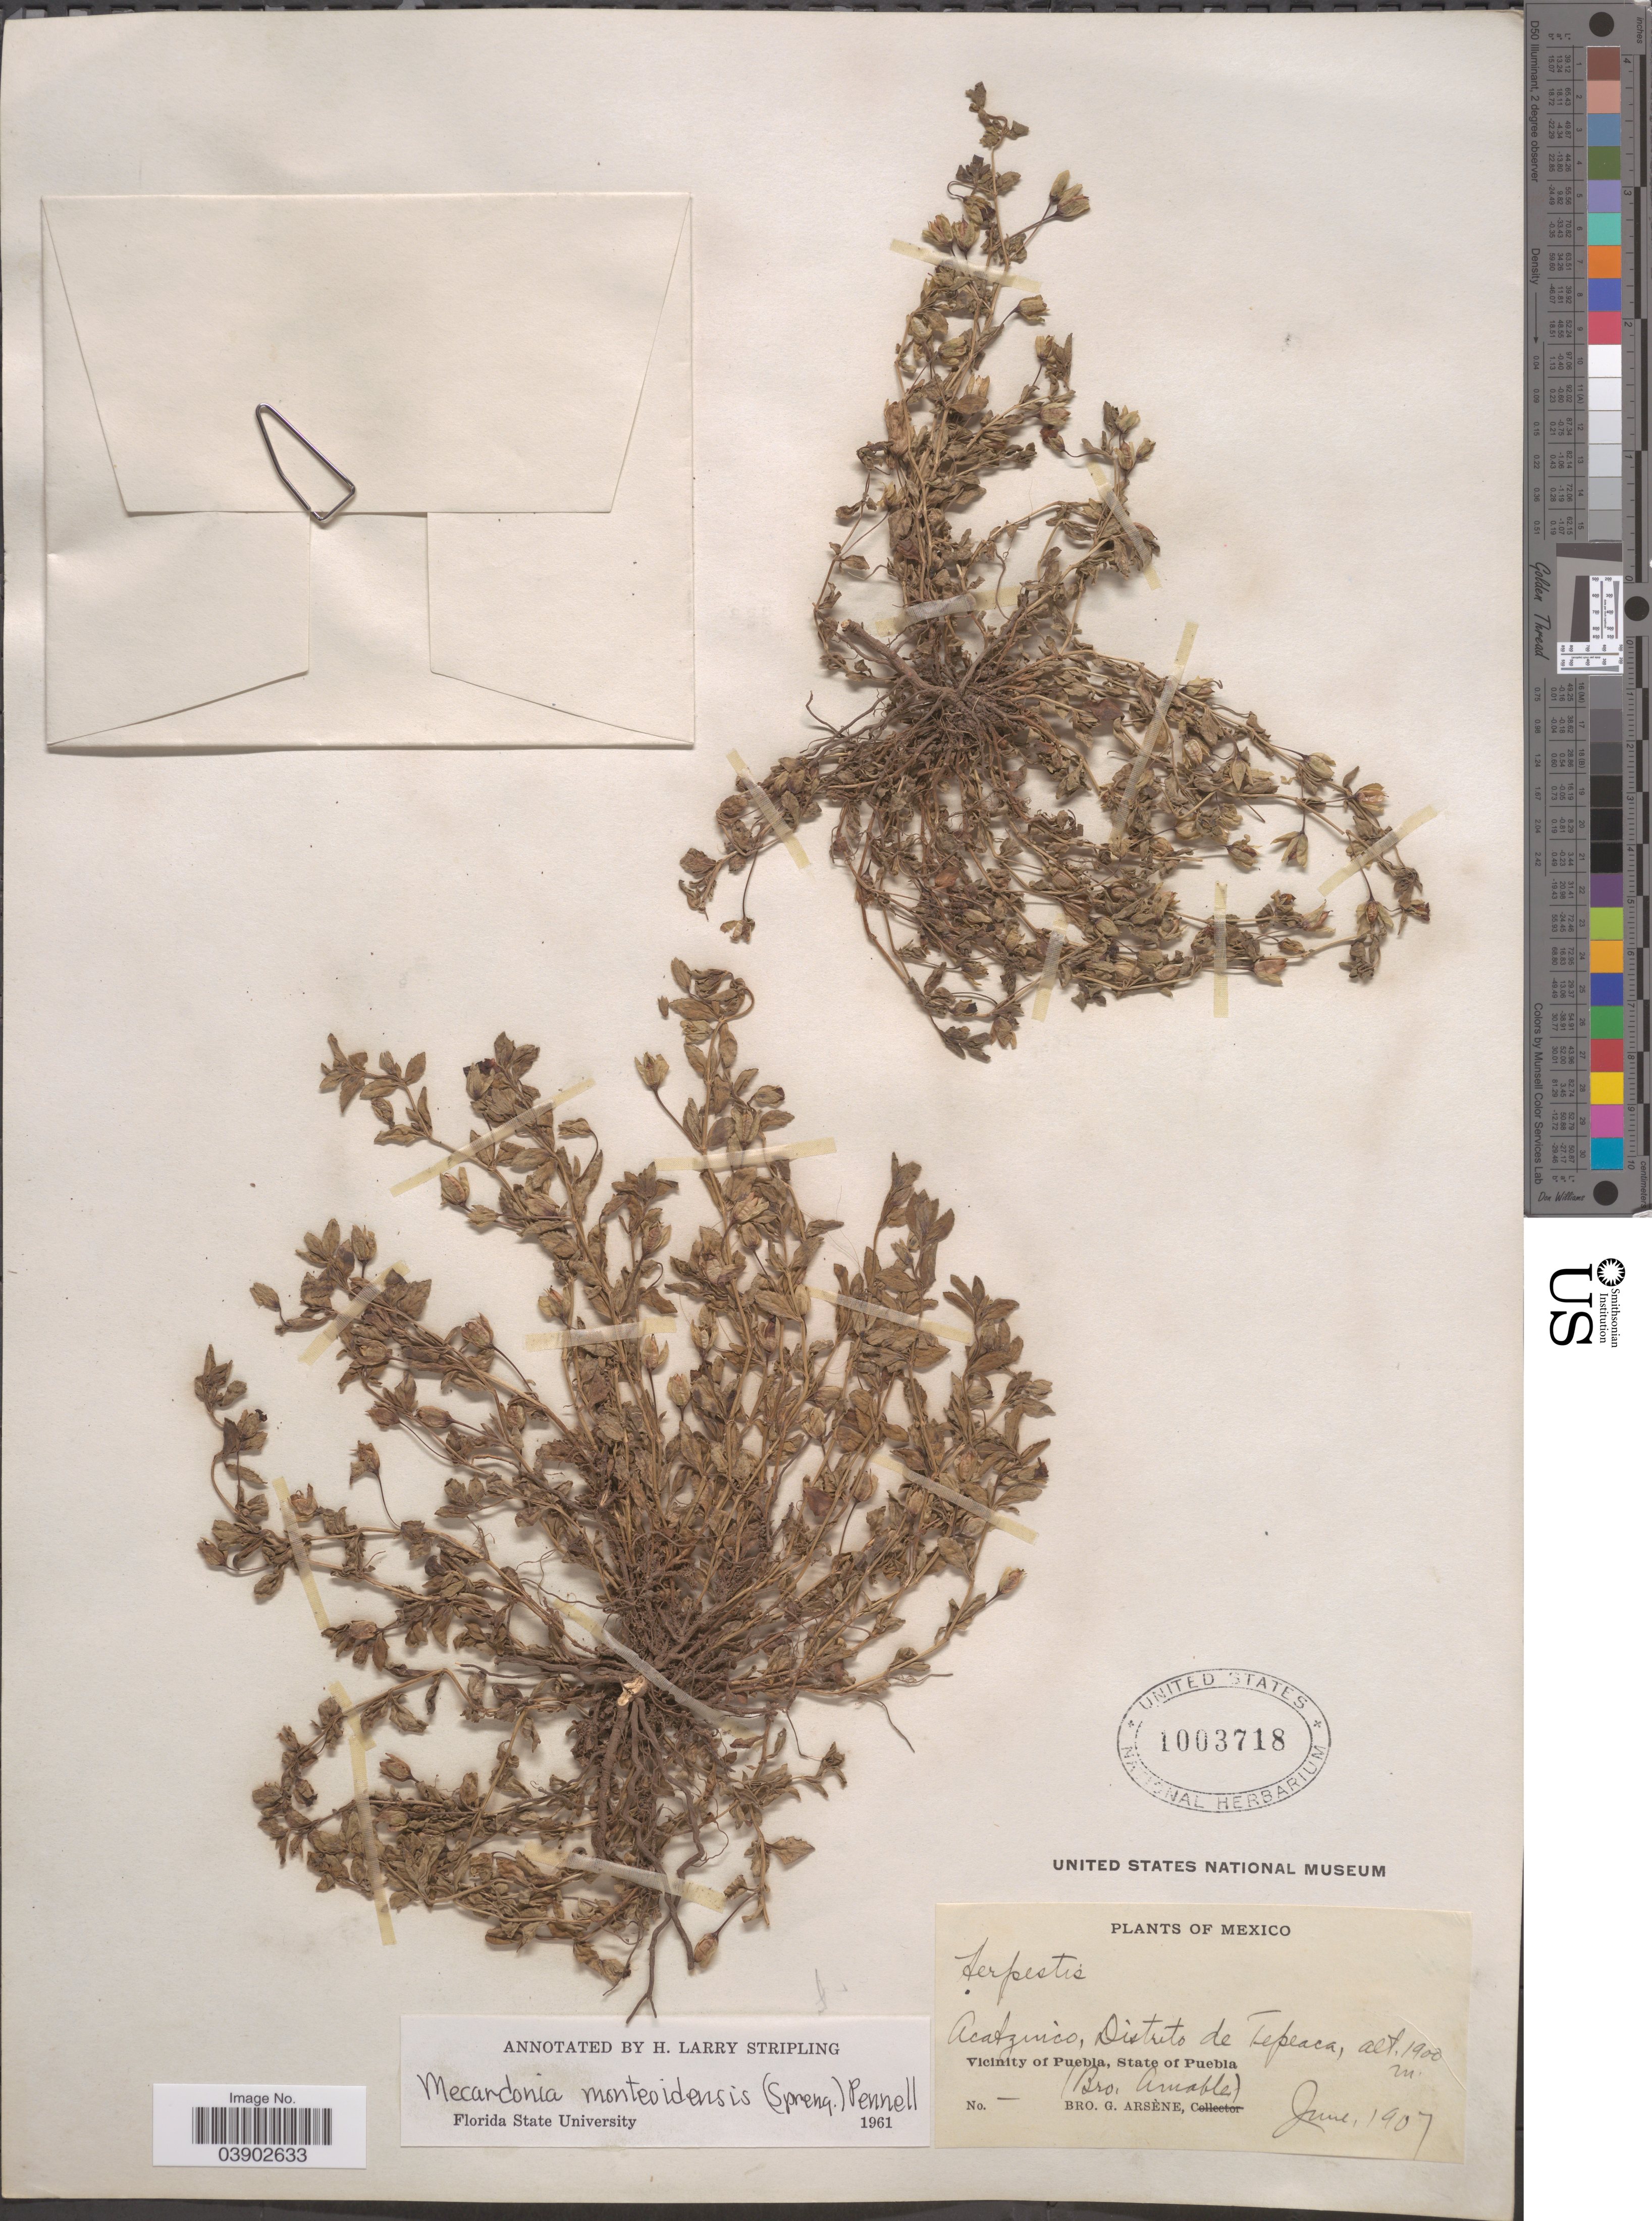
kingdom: Plantae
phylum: Tracheophyta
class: Magnoliopsida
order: Lamiales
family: Plantaginaceae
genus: Mecardonia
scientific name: Mecardonia procumbens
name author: (Mill.) Small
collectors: Bro. G. Arsène & B. Amable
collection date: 1907-06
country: Mexico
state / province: Puebla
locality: Acatzinco, Distrito de Tepeaca. Vicinity of Puebla.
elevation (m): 1900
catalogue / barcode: US 1003718